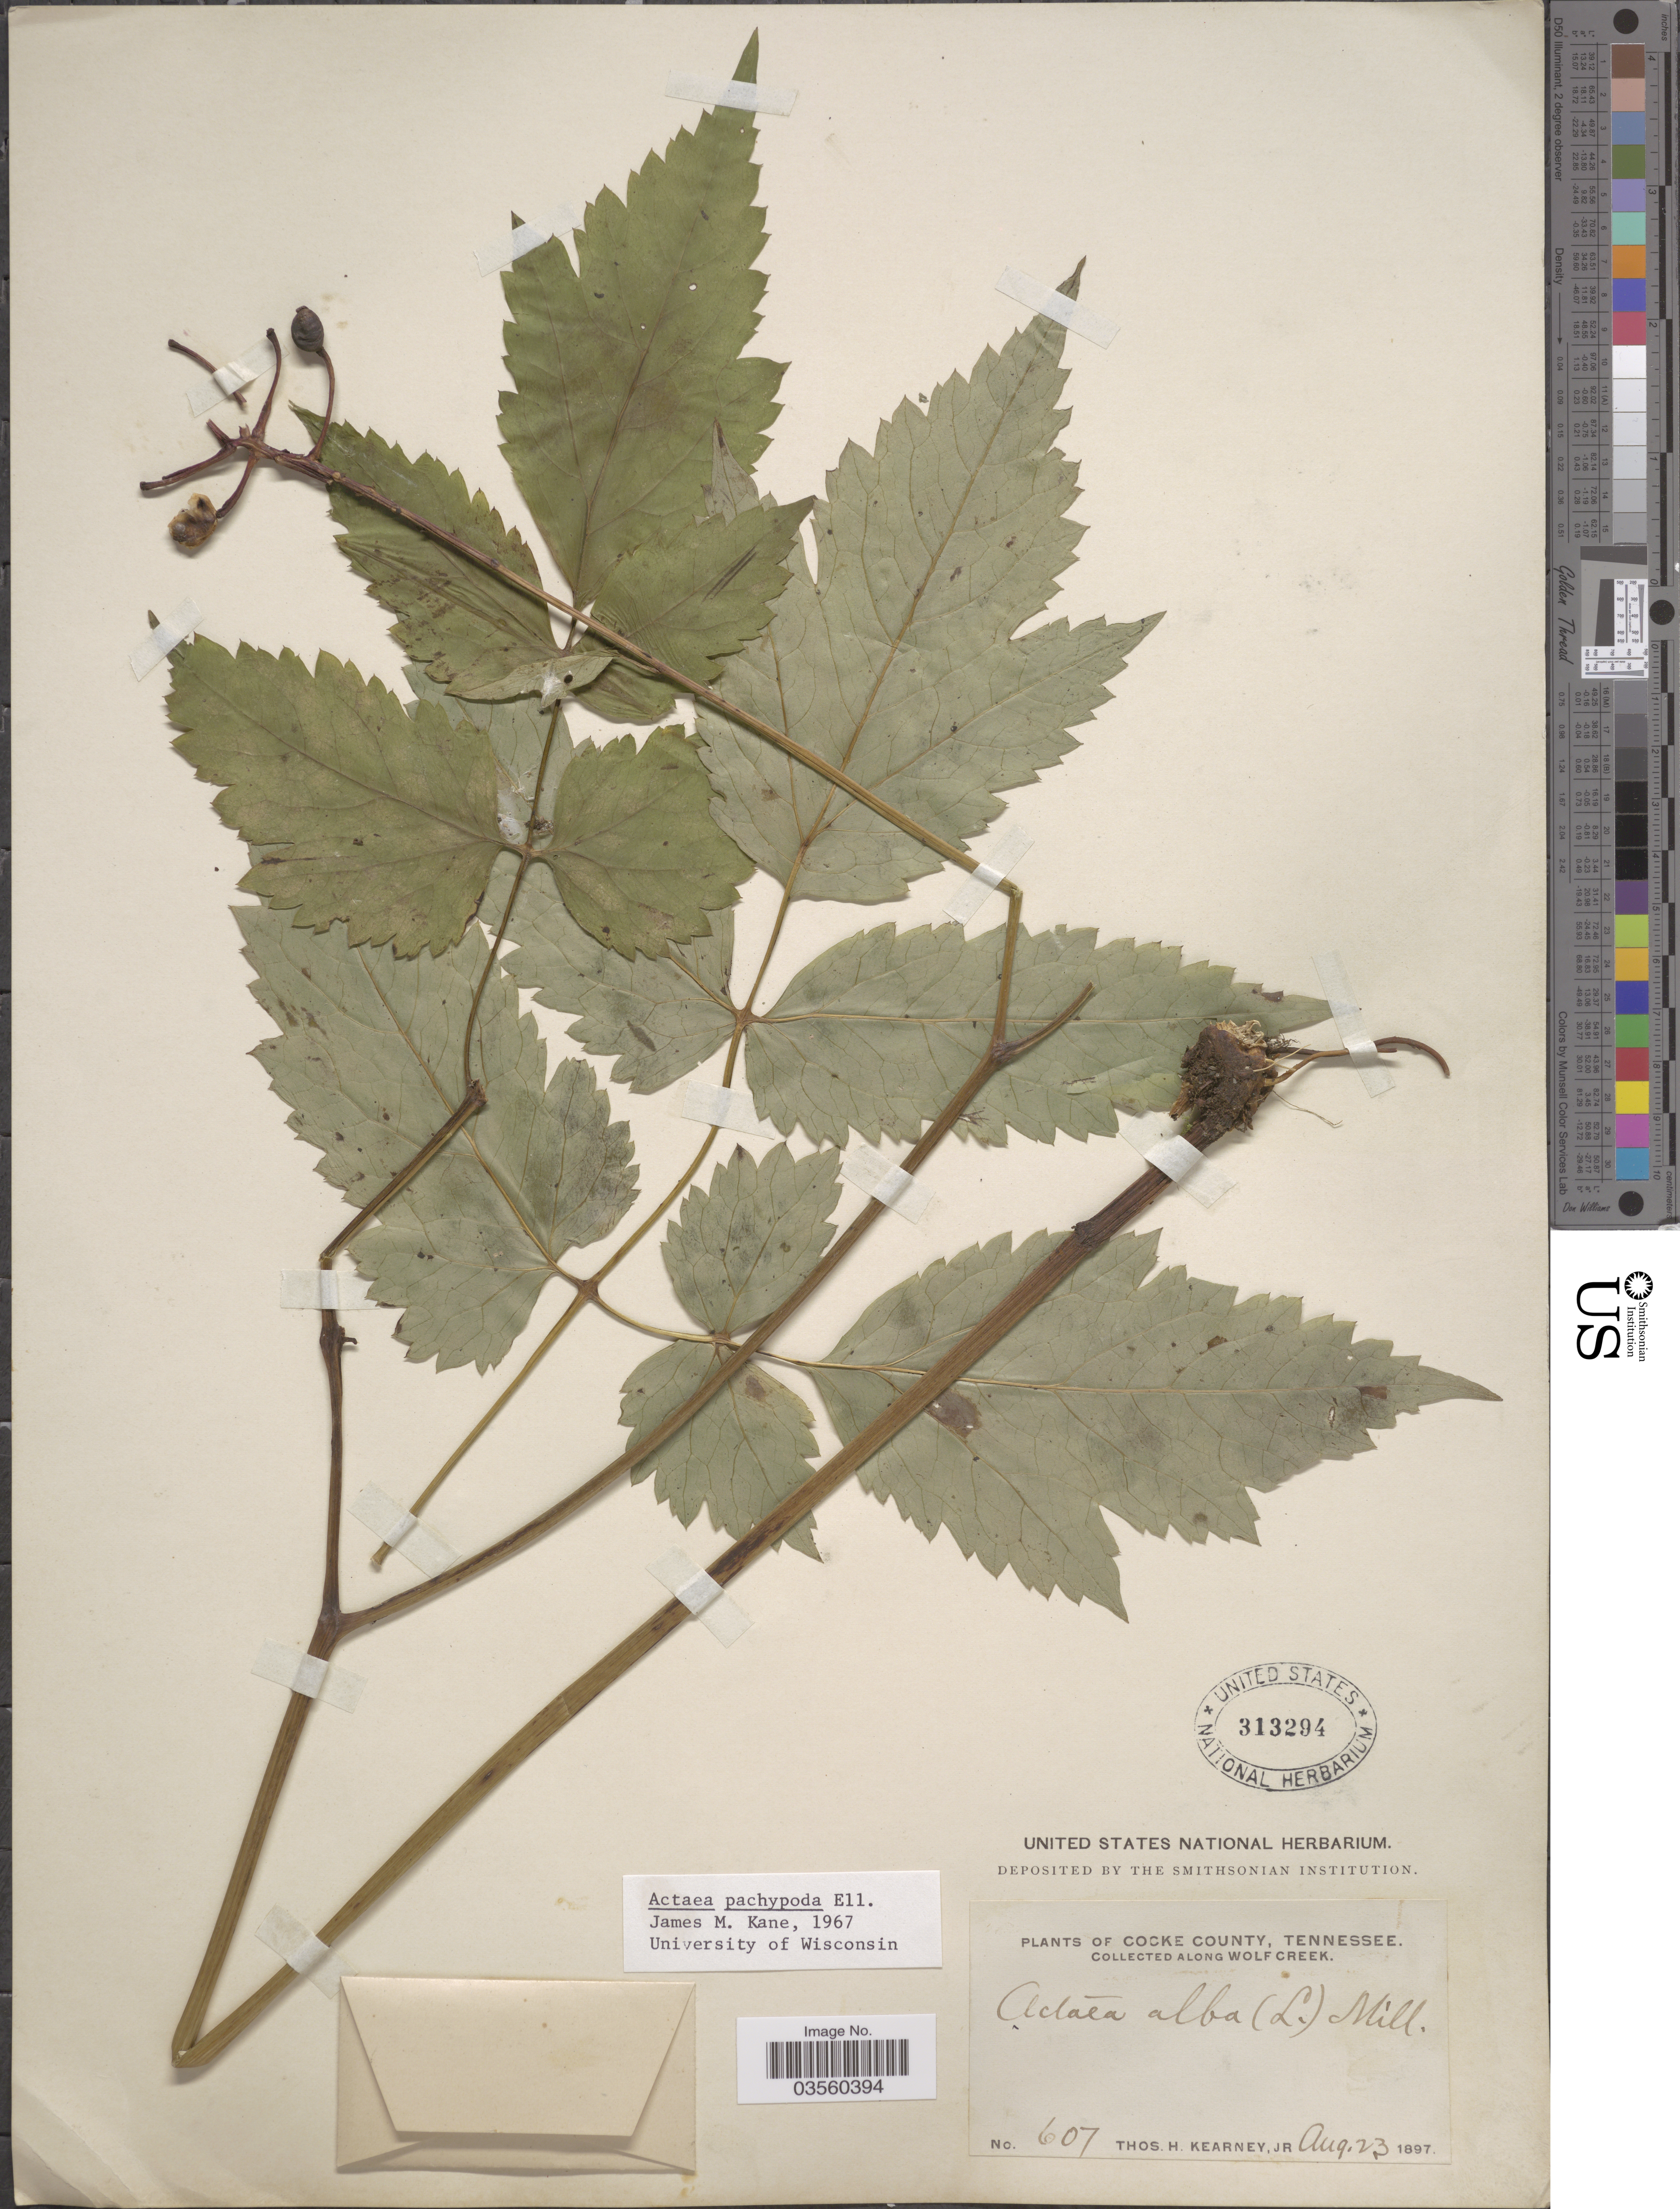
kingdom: Plantae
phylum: Tracheophyta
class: Magnoliopsida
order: Ranunculales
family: Ranunculaceae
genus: Actaea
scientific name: Actaea pachypoda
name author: Elliott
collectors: T. H. Kearney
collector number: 607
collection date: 1897-08-23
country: United States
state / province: Tennessee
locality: Cocke County. Along Wolf Creek.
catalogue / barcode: US 313294